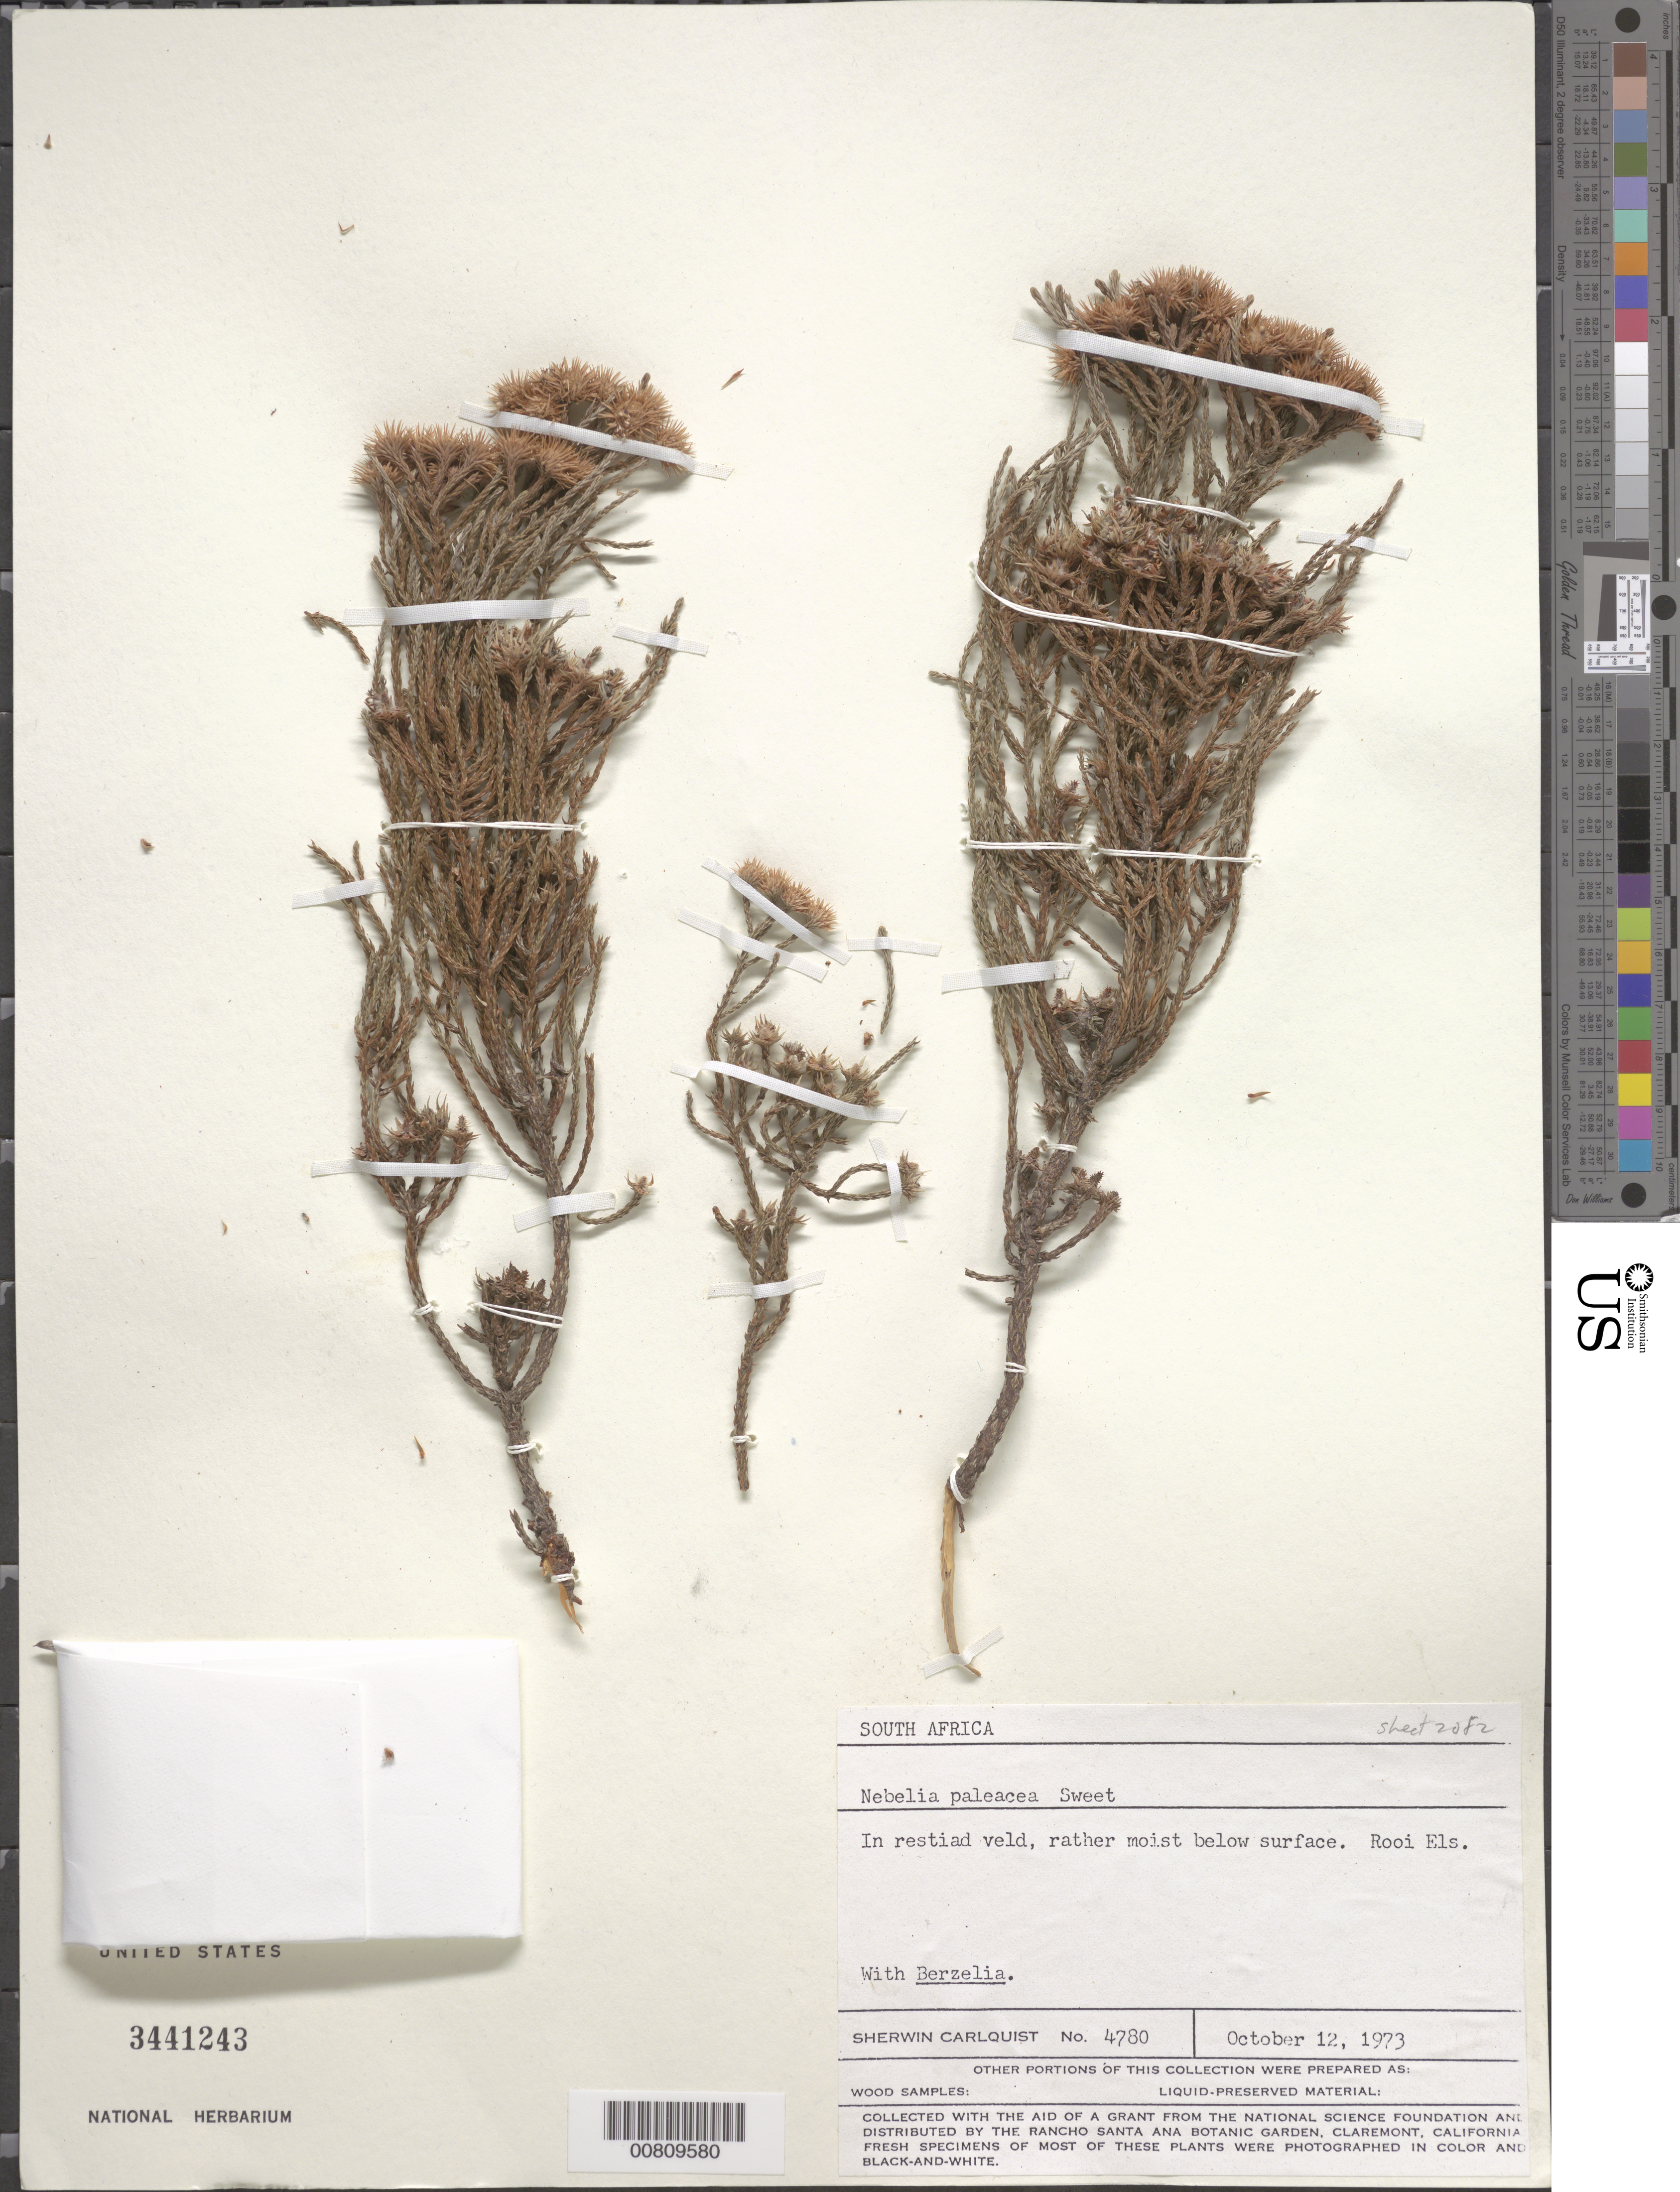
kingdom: Plantae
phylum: Tracheophyta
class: Magnoliopsida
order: Bruniales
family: Bruniaceae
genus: Brunia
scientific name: Brunia paleacea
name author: P.J. Bergius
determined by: Hall, A. V.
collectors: S. Carlquist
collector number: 4780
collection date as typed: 12 Oct 1973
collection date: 1973-10-12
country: South Africa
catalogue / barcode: US 3441243